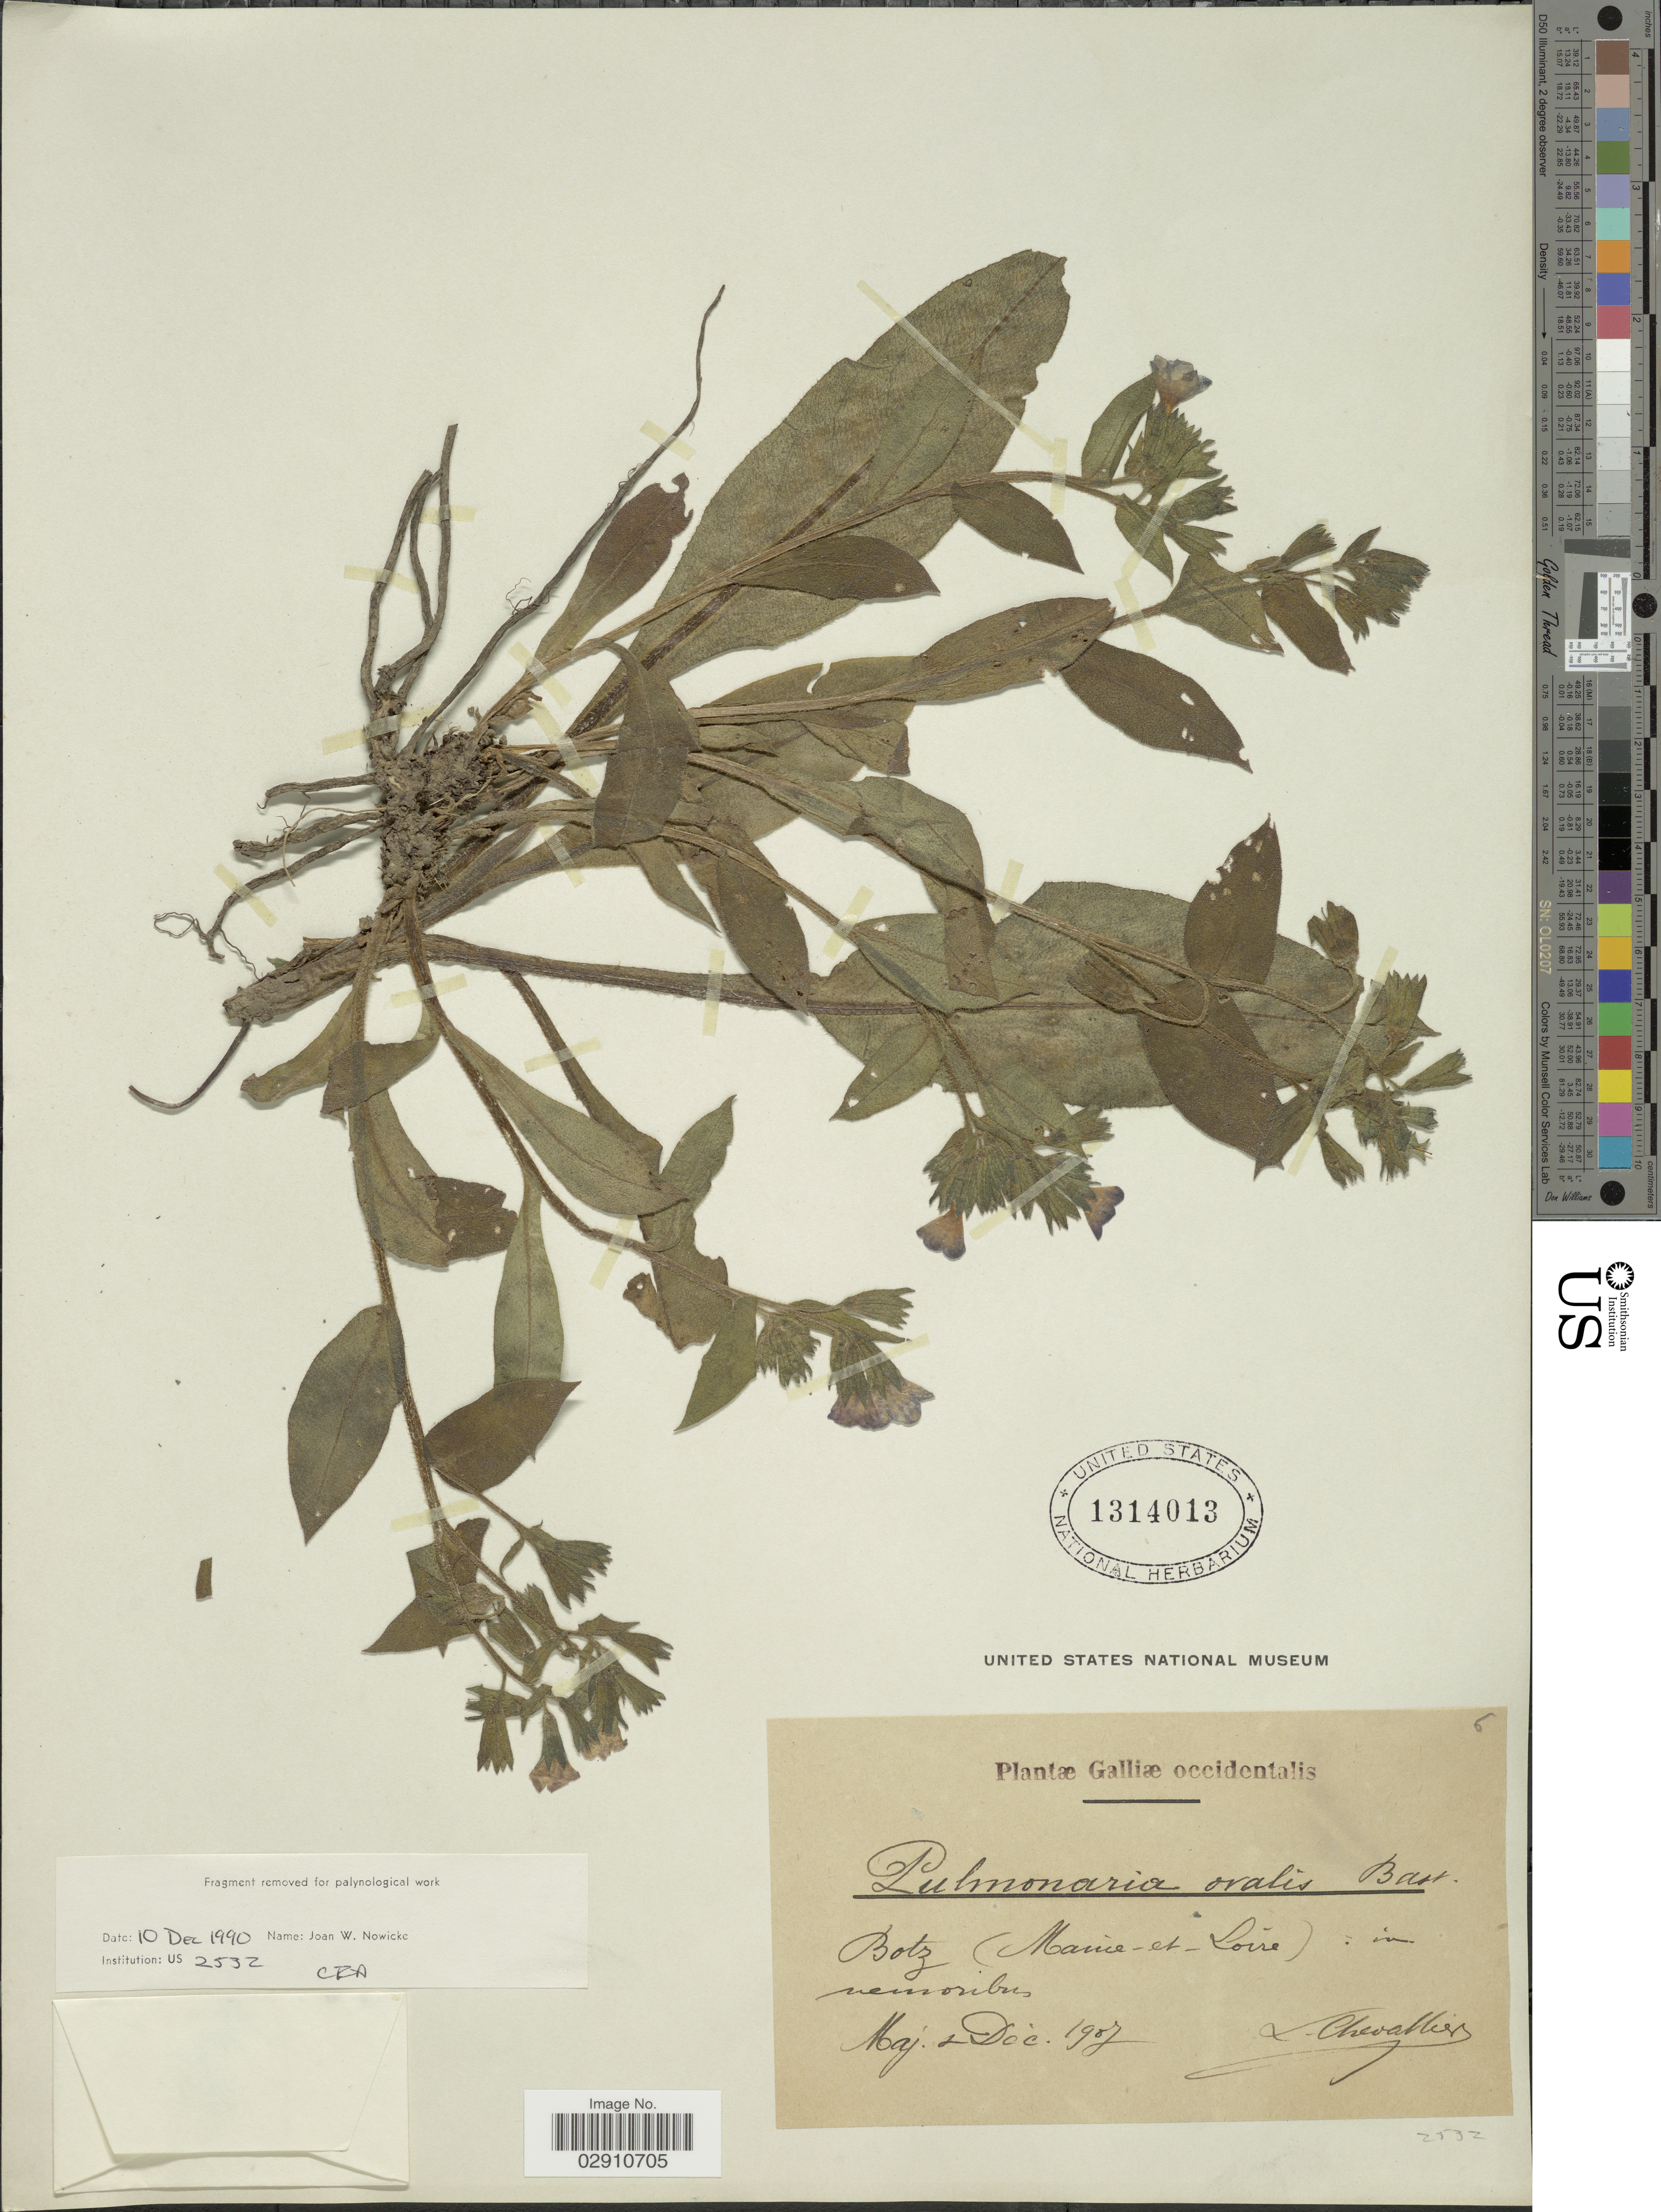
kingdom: Plantae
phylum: Tracheophyta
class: Magnoliopsida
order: Boraginales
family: Boraginaceae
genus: Pulmonaria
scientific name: Pulmonaria x ovalis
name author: Bastard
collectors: L. Chevallier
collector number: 6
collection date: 1907-05/1907-12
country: France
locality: Galliæ occidentalis. Botz (Maine-et-Loire): in nemoribus.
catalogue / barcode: US 1314013